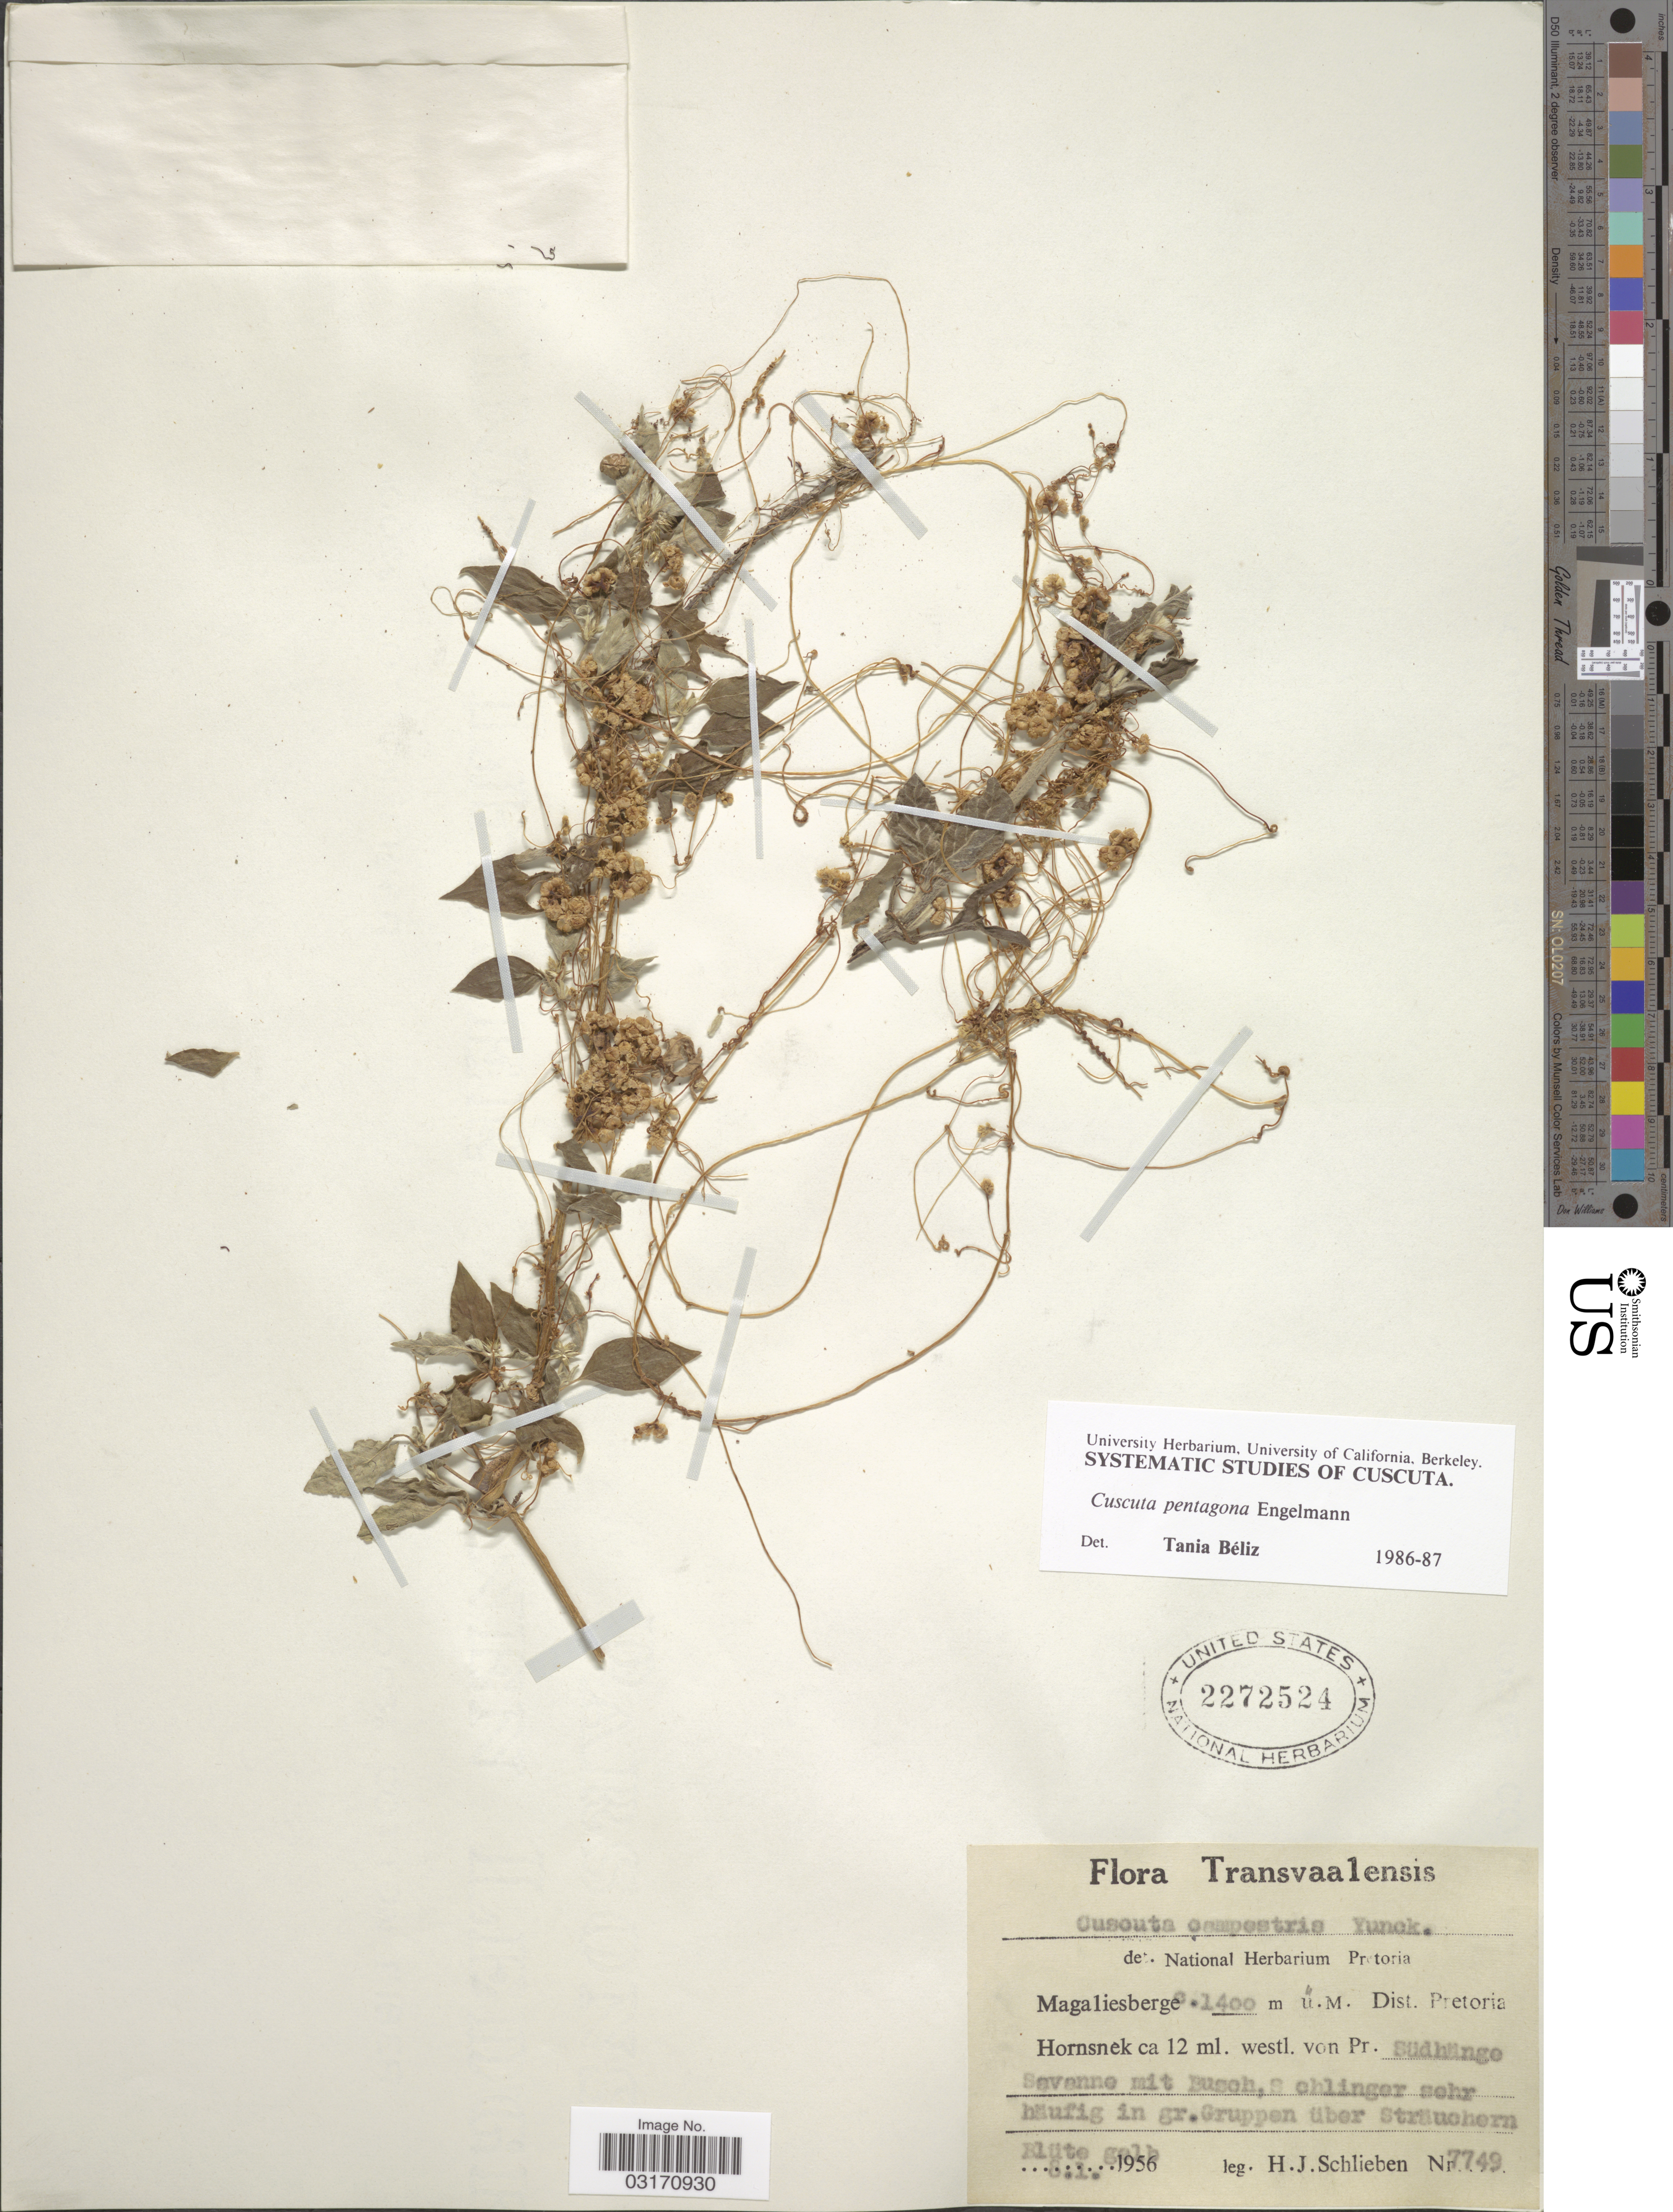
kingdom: Plantae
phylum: Tracheophyta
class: Magnoliopsida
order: Solanales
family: Convolvulaceae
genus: Cuscuta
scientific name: Cuscuta pentagona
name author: Engelm.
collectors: H. J. Schlieben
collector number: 7749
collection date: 1956-01-08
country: South Africa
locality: Transvaalensis. Magaliesberge. Dist. Pretoria Hornsnek ca. 12 ml. westl. von Pr. Südhünge.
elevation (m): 1400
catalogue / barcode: US 2272524